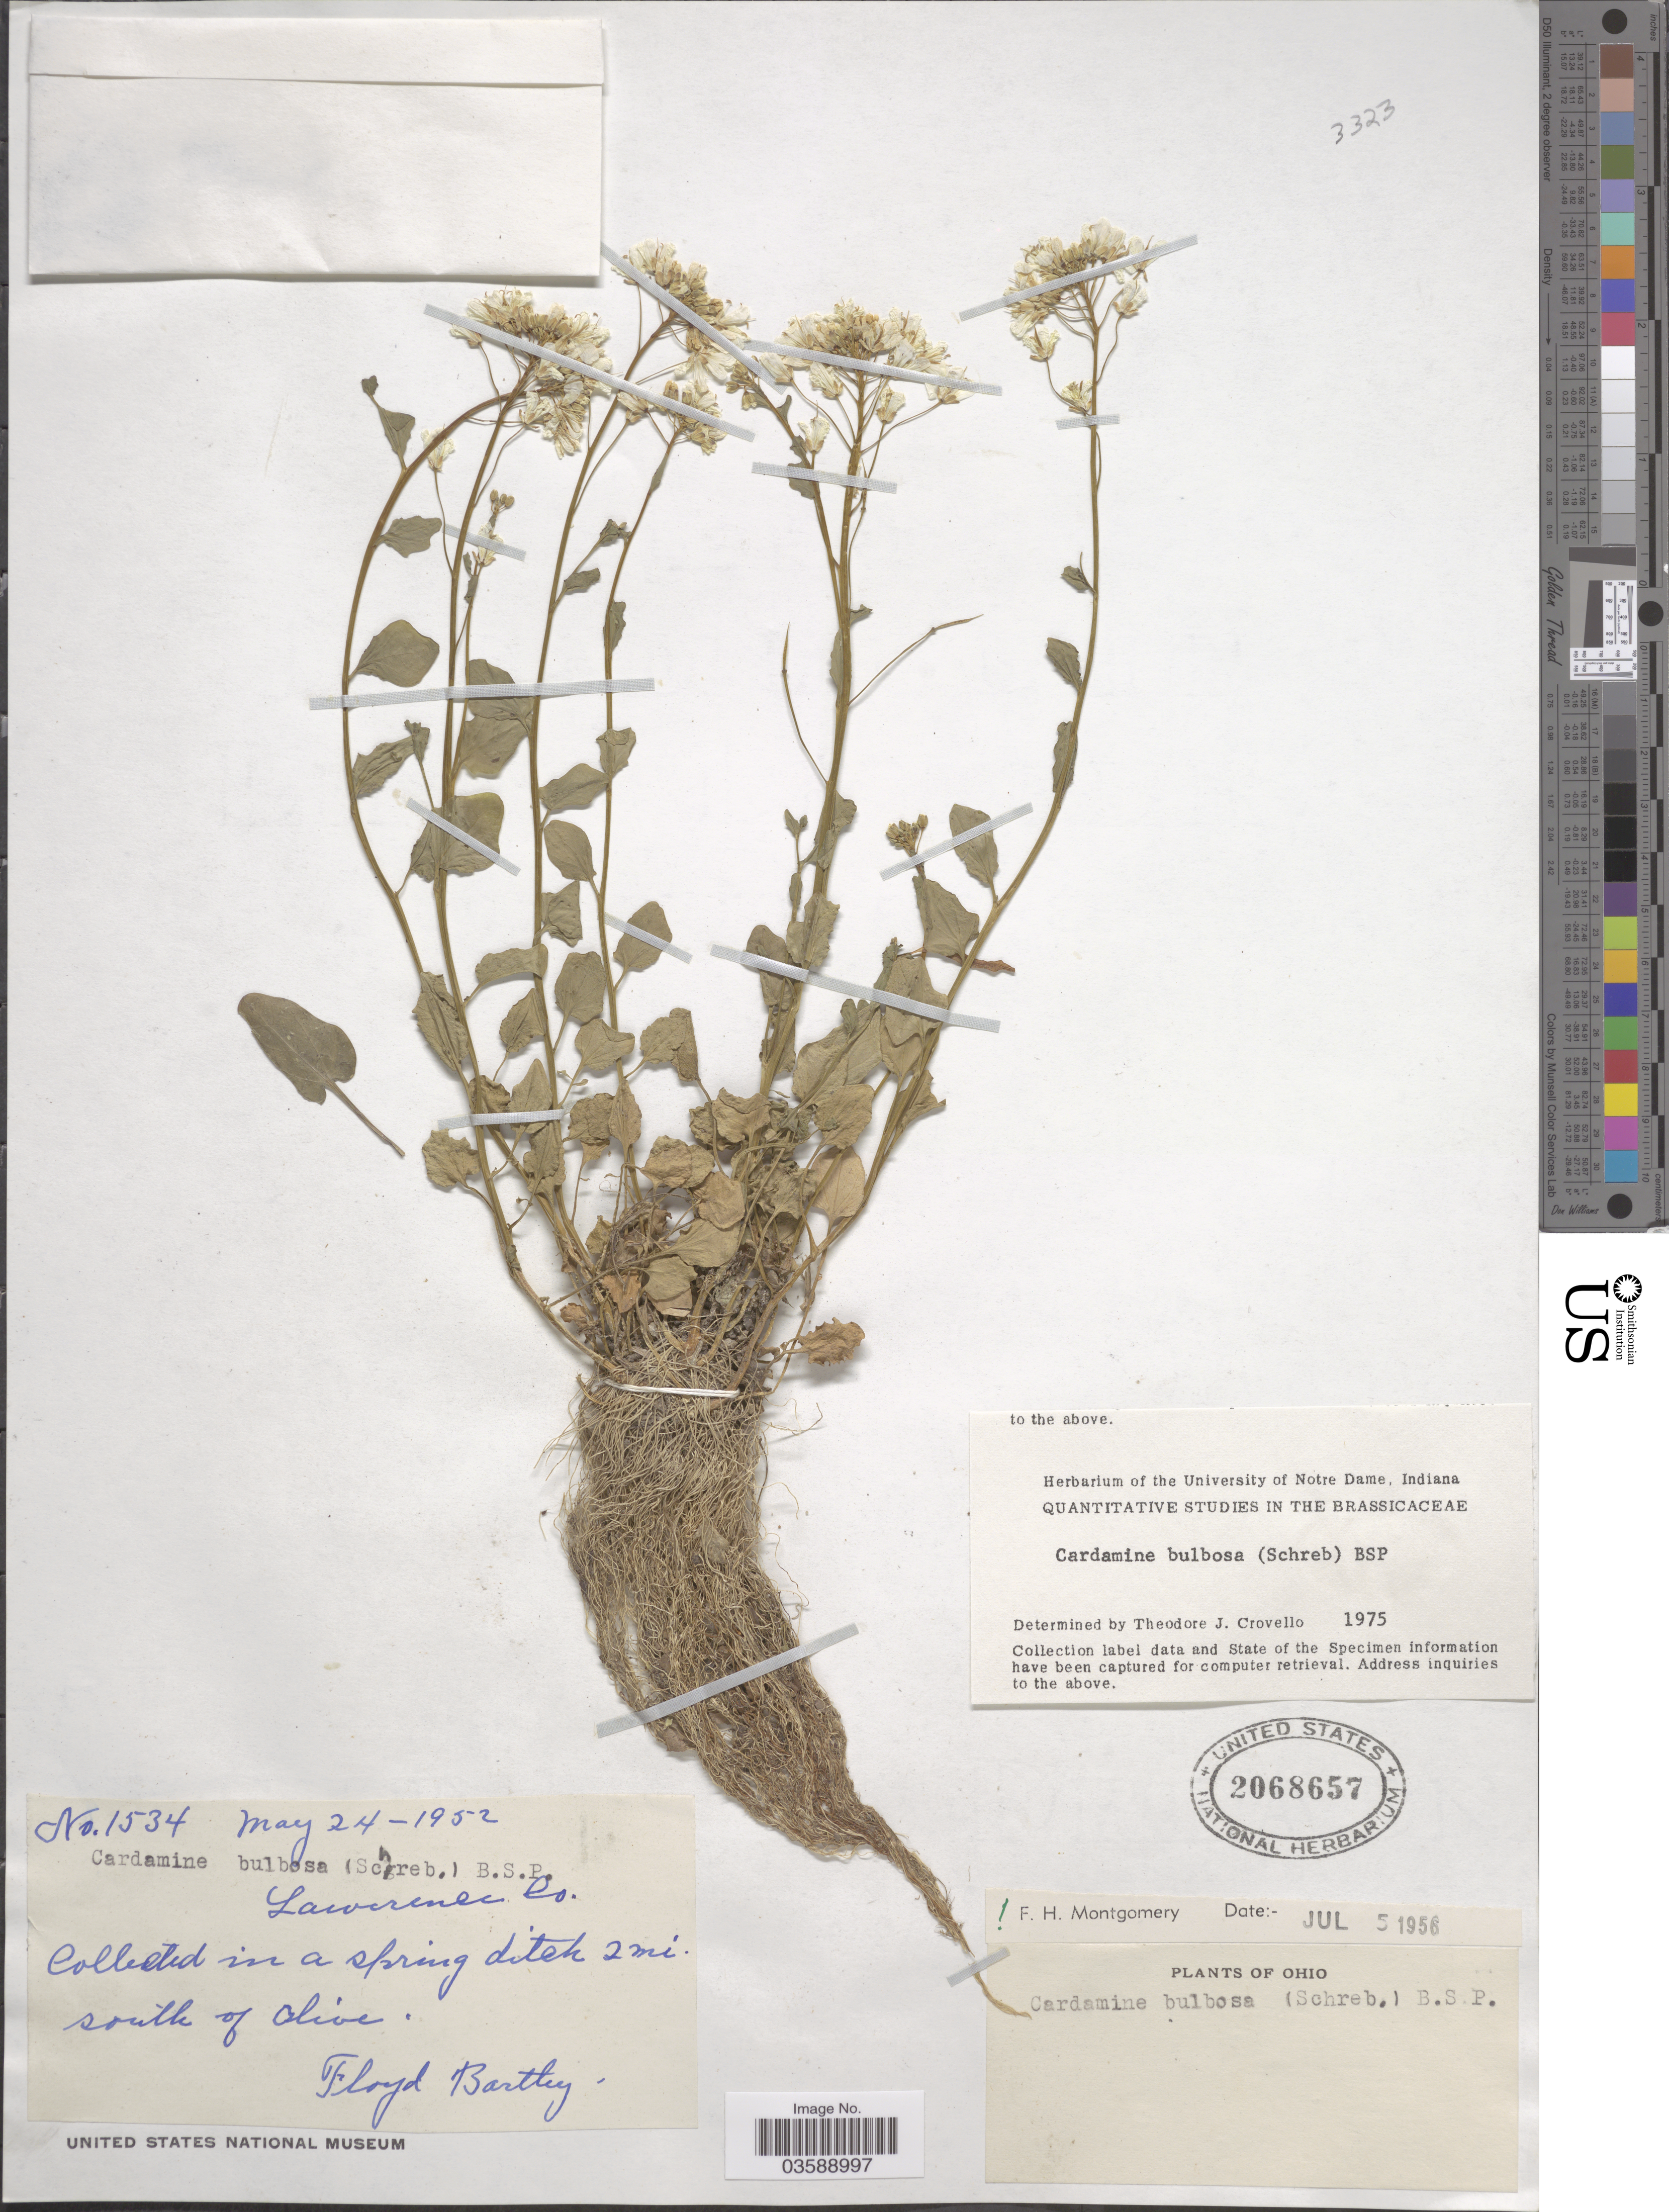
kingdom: Plantae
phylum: Tracheophyta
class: Magnoliopsida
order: Brassicales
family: Brassicaceae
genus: Cardamine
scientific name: Cardamine bulbosa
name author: (Schreb. ex Muhl.) Britton et al.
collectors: F. Bartley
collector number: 1534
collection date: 1952-05-24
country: United States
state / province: Ohio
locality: Lawrence Co. In a spring ditch 2 mi. south of Olive.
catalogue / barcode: US 2068657